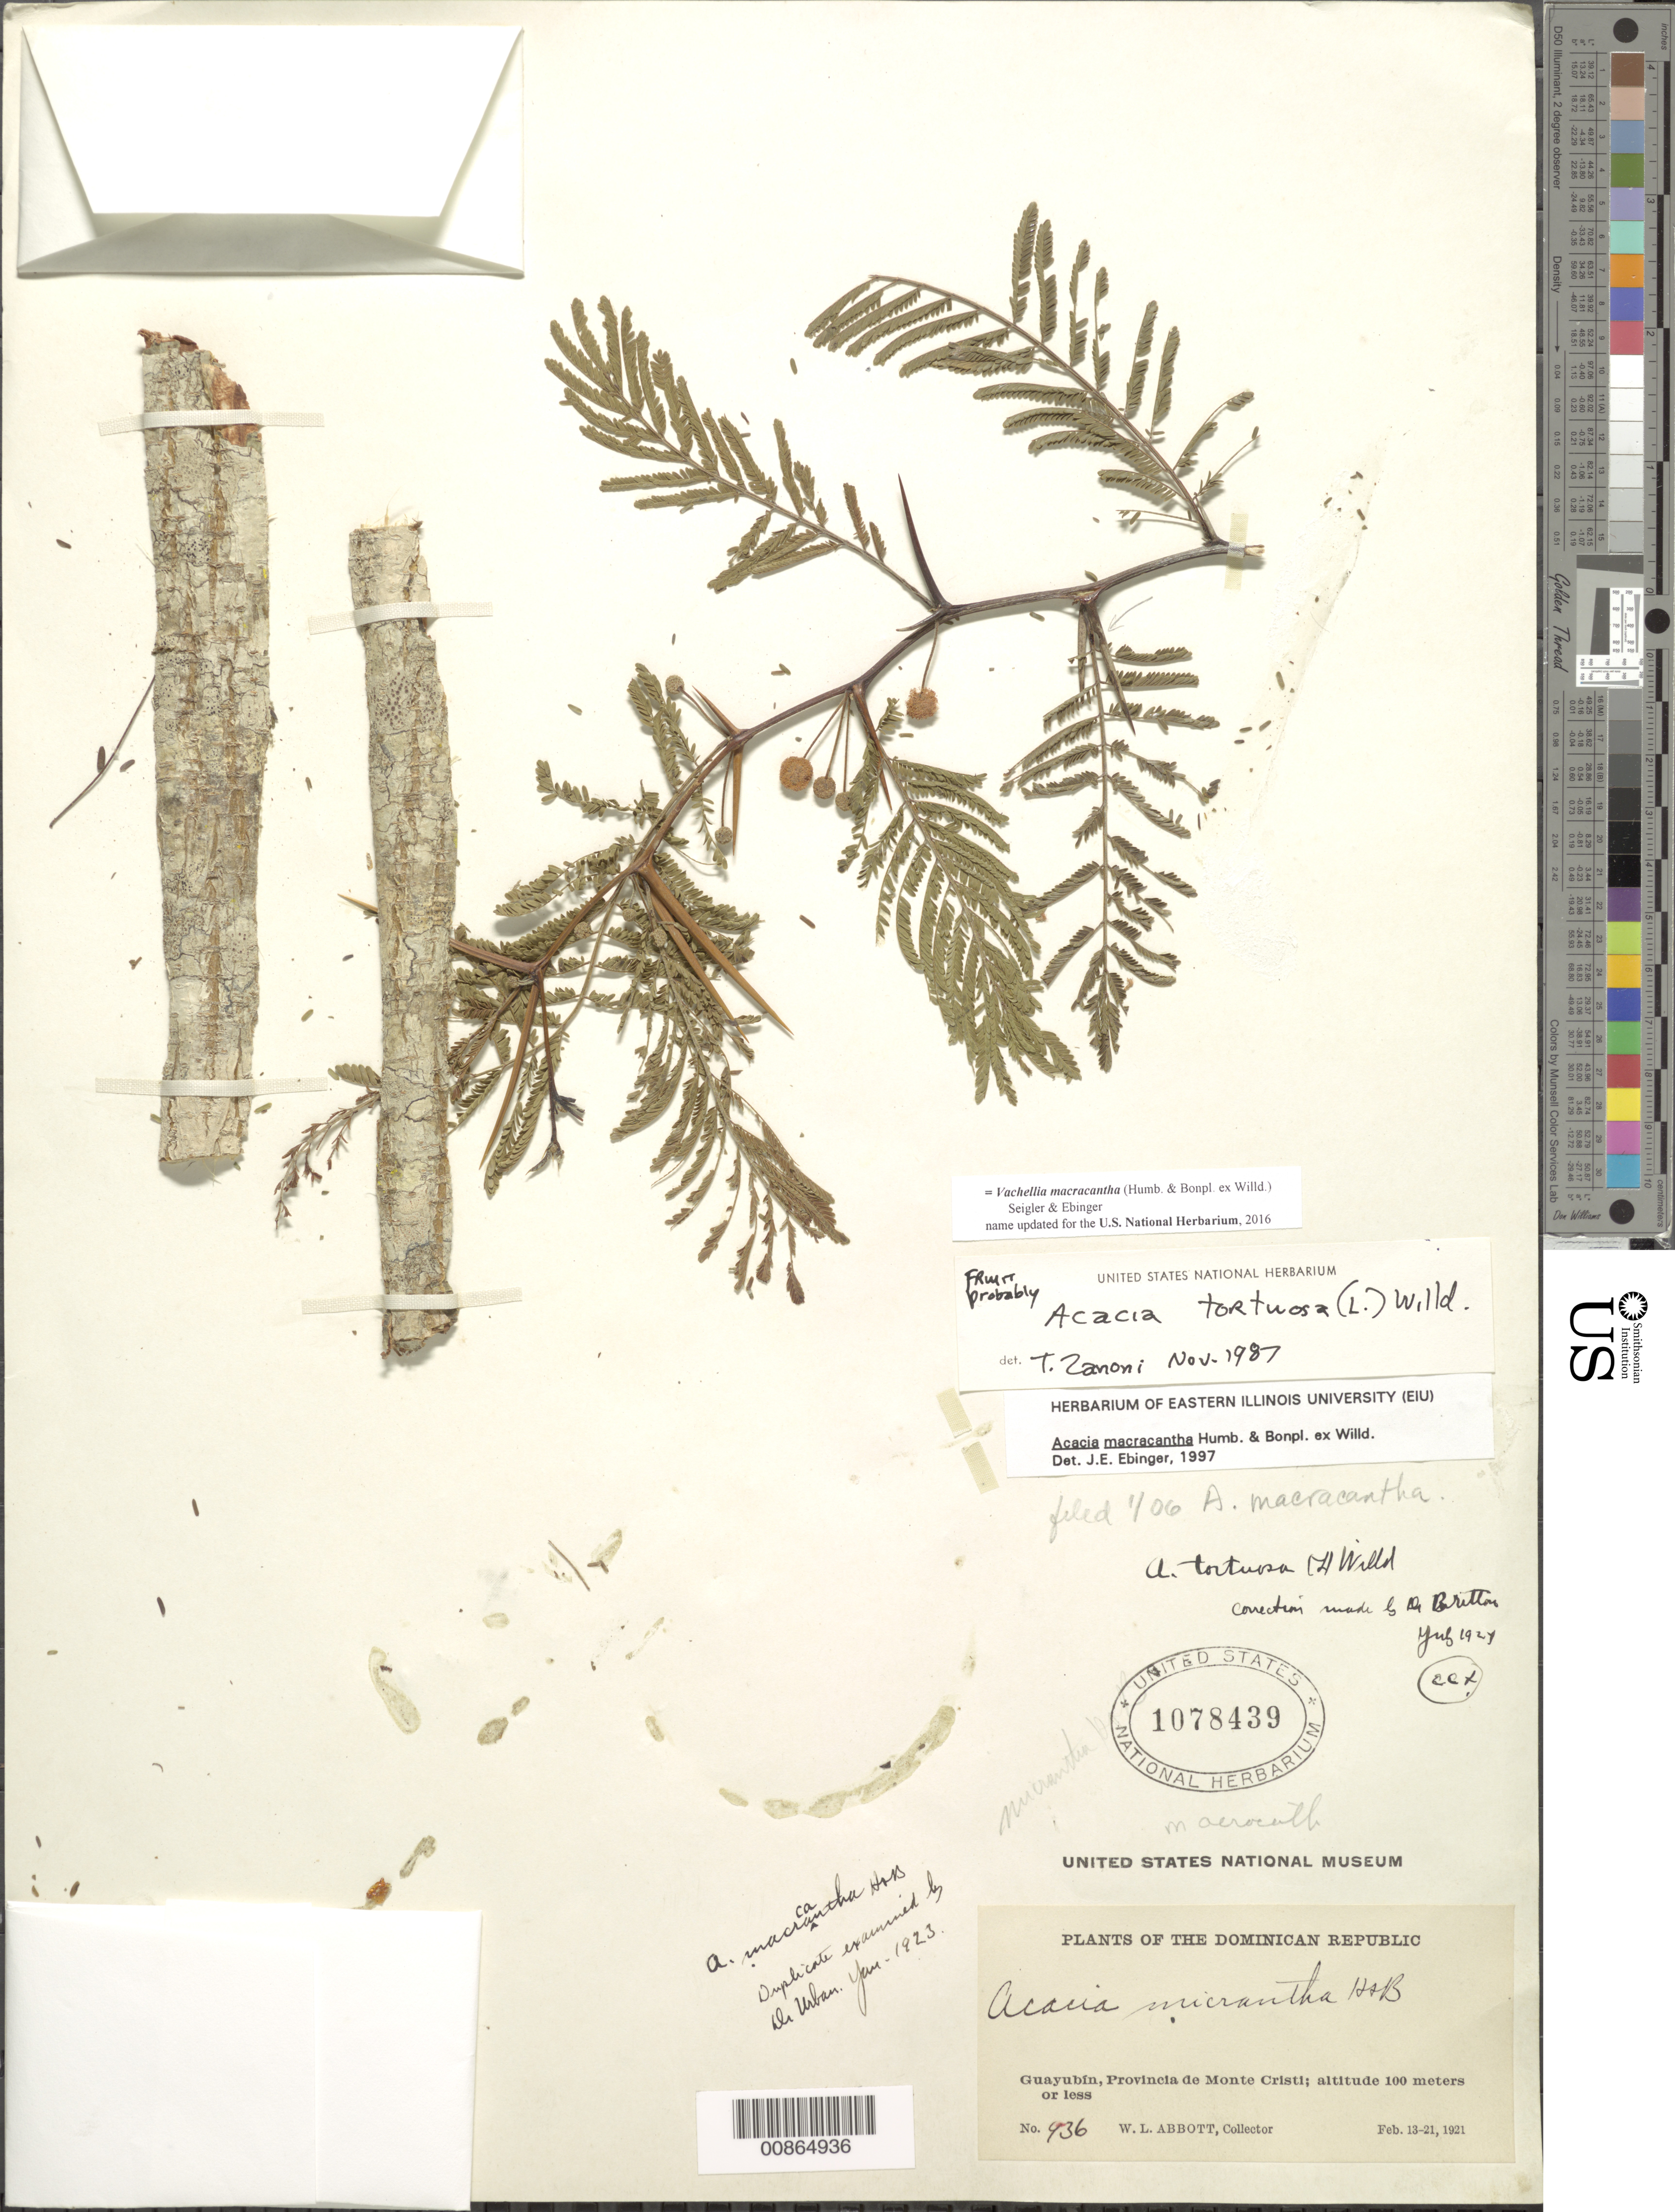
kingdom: Plantae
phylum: Tracheophyta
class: Magnoliopsida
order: Fabales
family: Fabaceae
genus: Vachellia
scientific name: Vachellia macracantha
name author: (Humb. & Bonpl. ex Willd.) Seigler & Ebinger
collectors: W. L. Abbott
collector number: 436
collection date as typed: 13 Feb 1921 to 21 Feb 1921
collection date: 1921-02-13/1921-02-21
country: Dominican Republic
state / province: Monte Cristi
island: Hispaniola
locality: Guayubín.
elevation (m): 100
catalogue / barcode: US 1078439